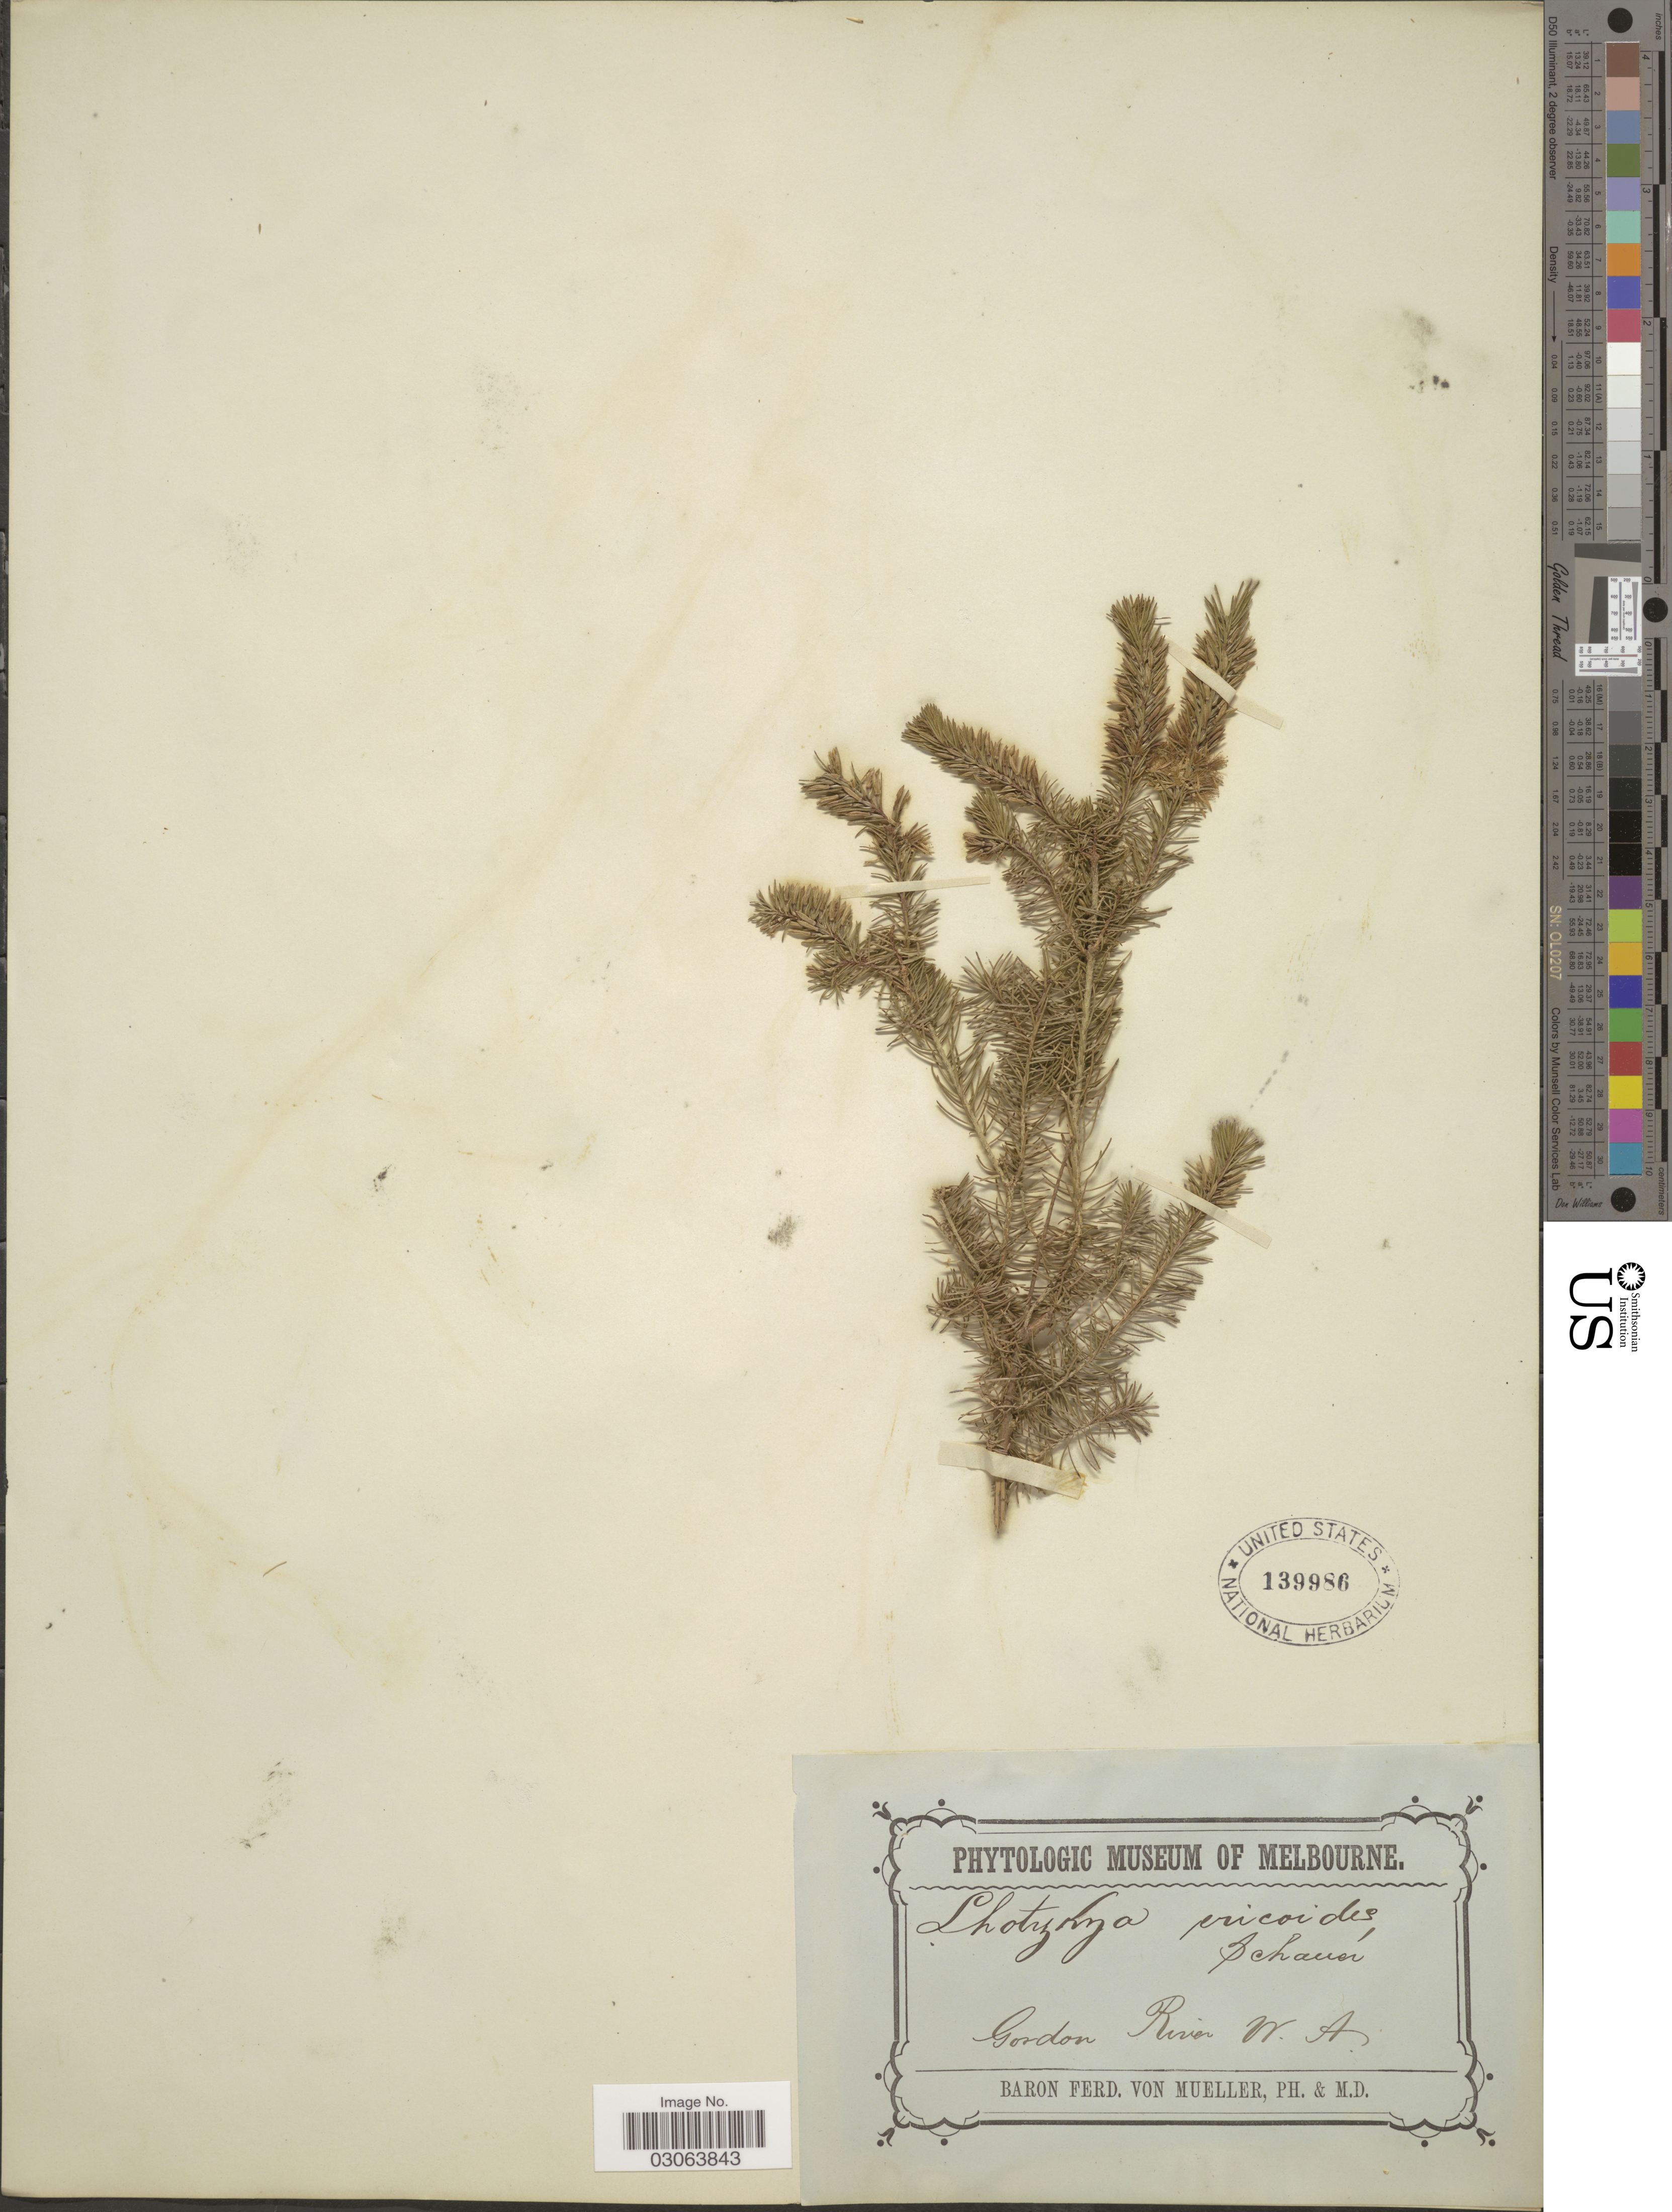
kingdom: Plantae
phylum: Tracheophyta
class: Magnoliopsida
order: Myrtales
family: Myrtaceae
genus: Calytrix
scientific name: Calytrix acutifolia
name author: (Lindl.) Craven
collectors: F. Mueller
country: Australia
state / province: Western Australia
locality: Gordon River.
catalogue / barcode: US 139986